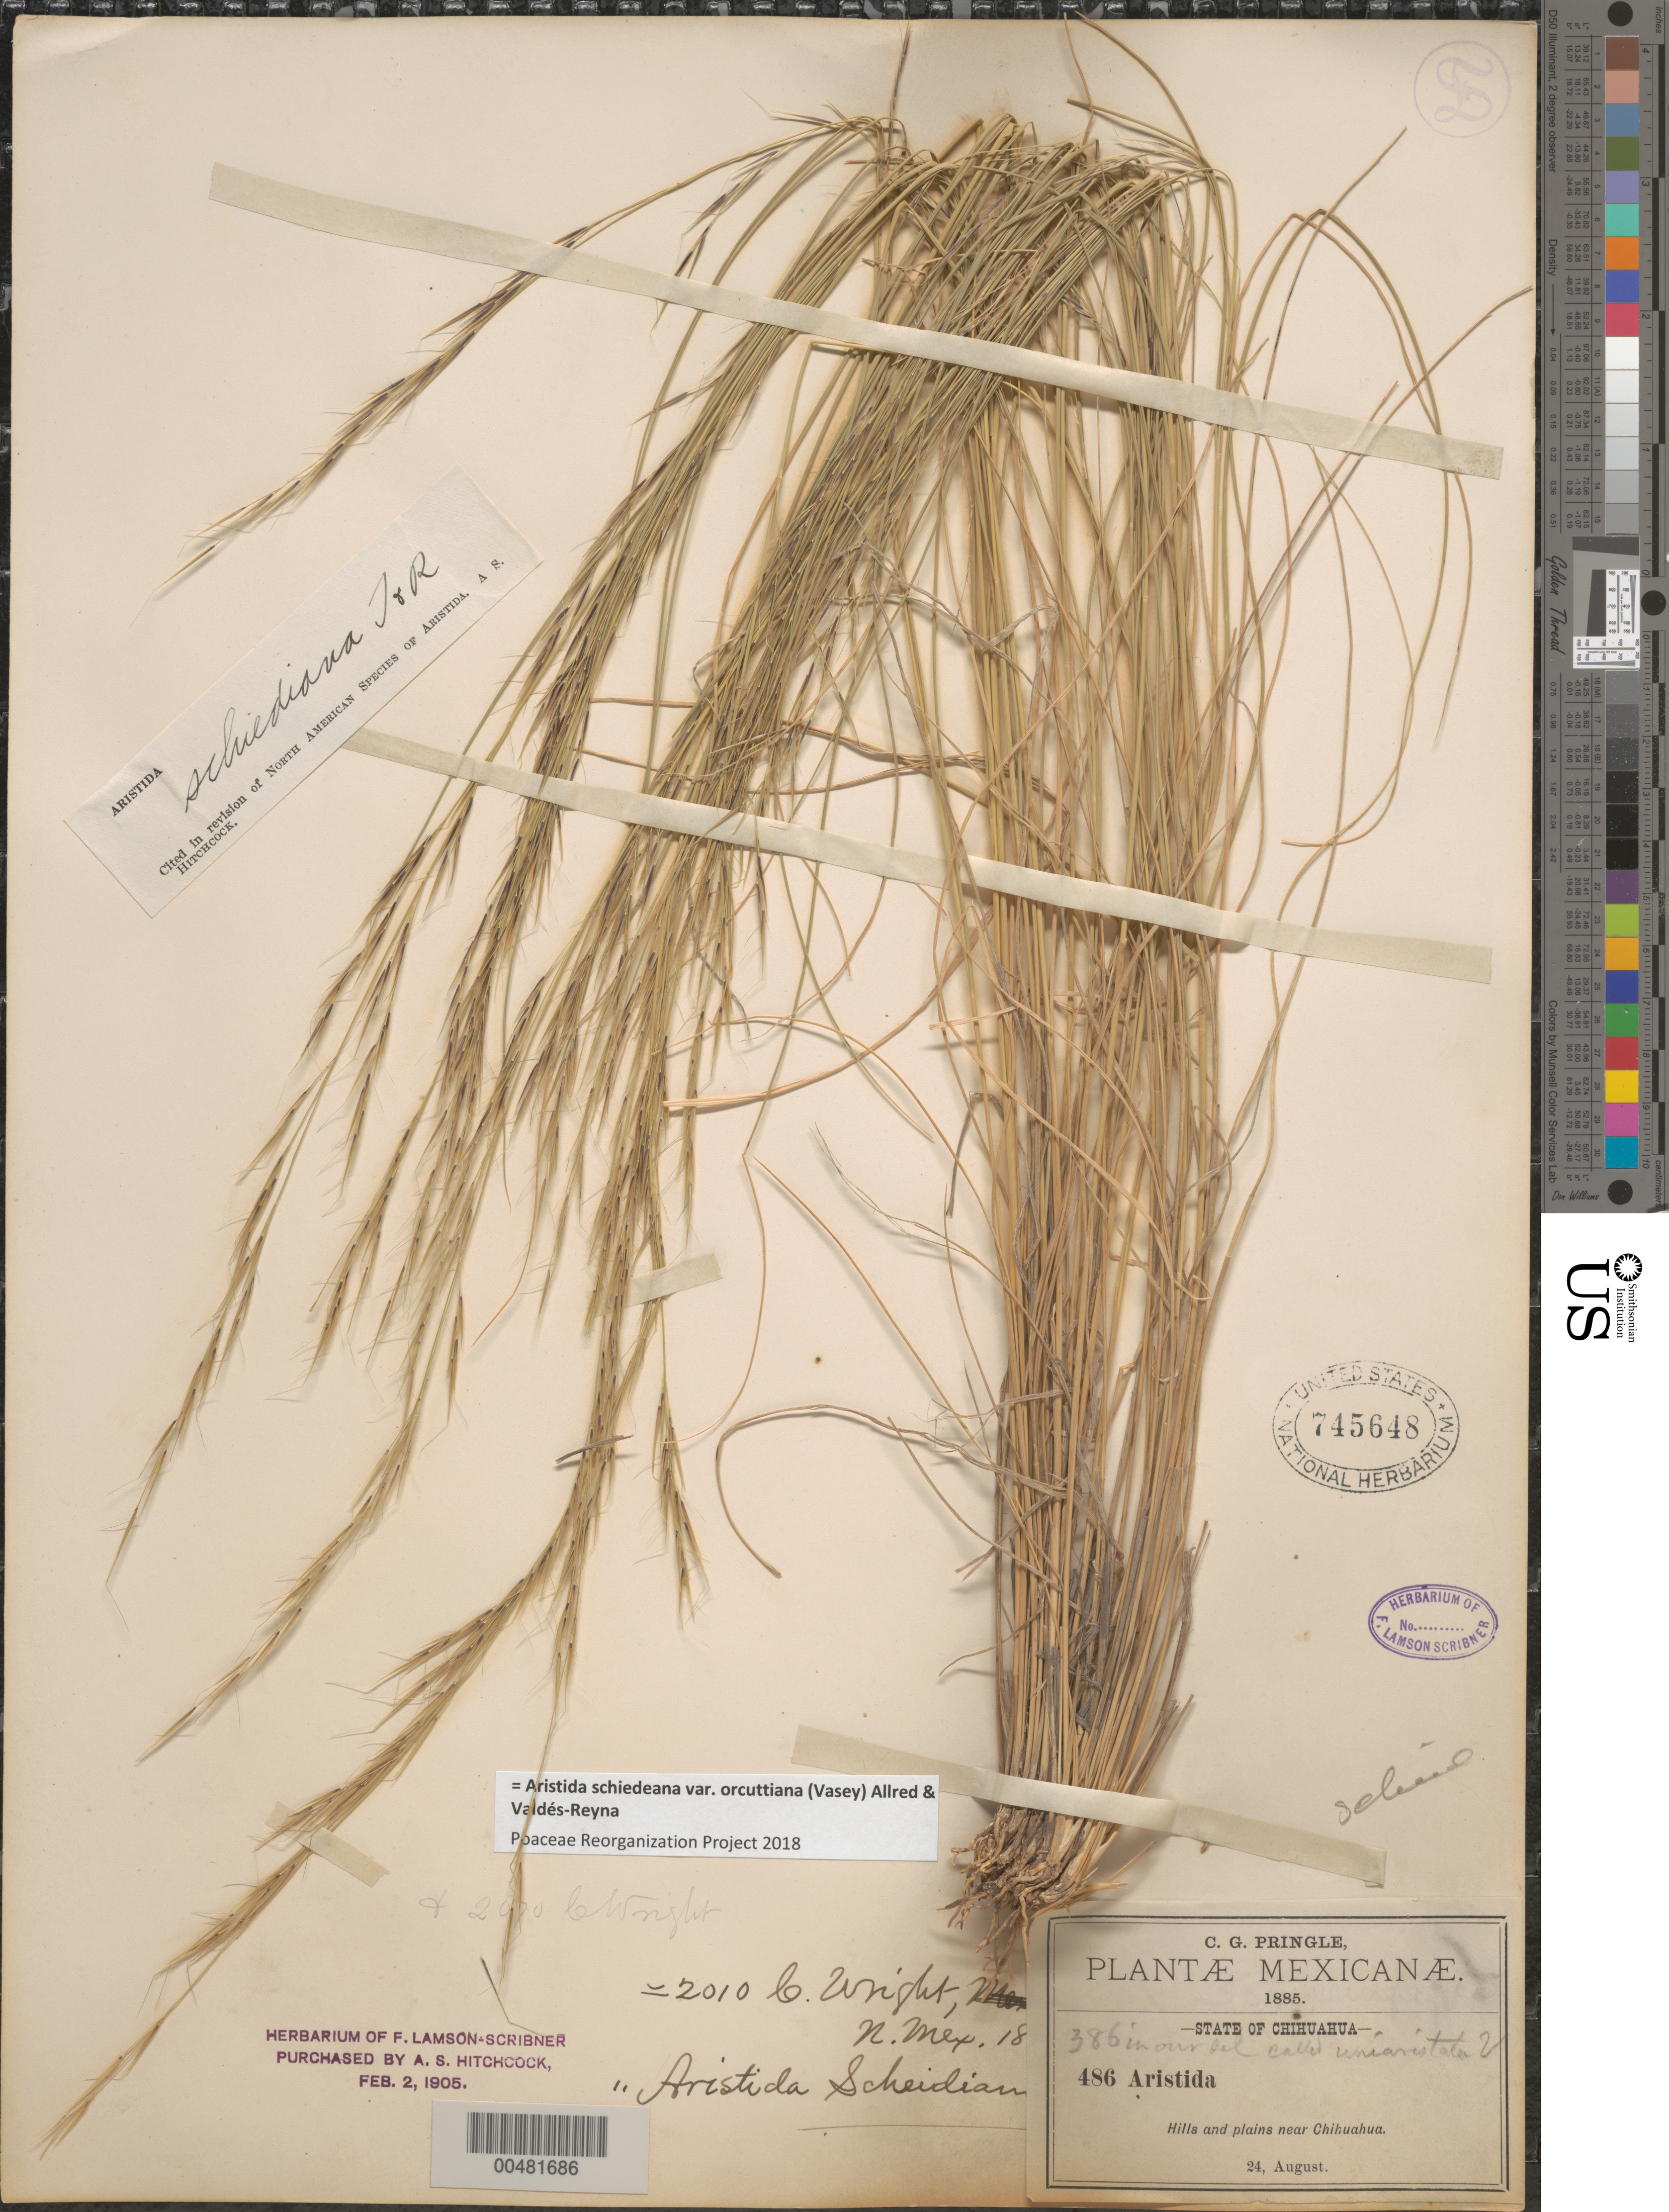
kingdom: Plantae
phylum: Tracheophyta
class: Liliopsida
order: Poales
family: Poaceae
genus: Aristida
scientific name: Aristida schiedeana var. orcuttiana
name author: (Vasey) Allred & Valdés-Reyna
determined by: Poaceae Reorganization Project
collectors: C. G. Pringle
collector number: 486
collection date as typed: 24 Aug 1885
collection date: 1885-08-24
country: Mexico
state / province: Chihuahua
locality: Near Chihuahua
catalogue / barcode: US 745648